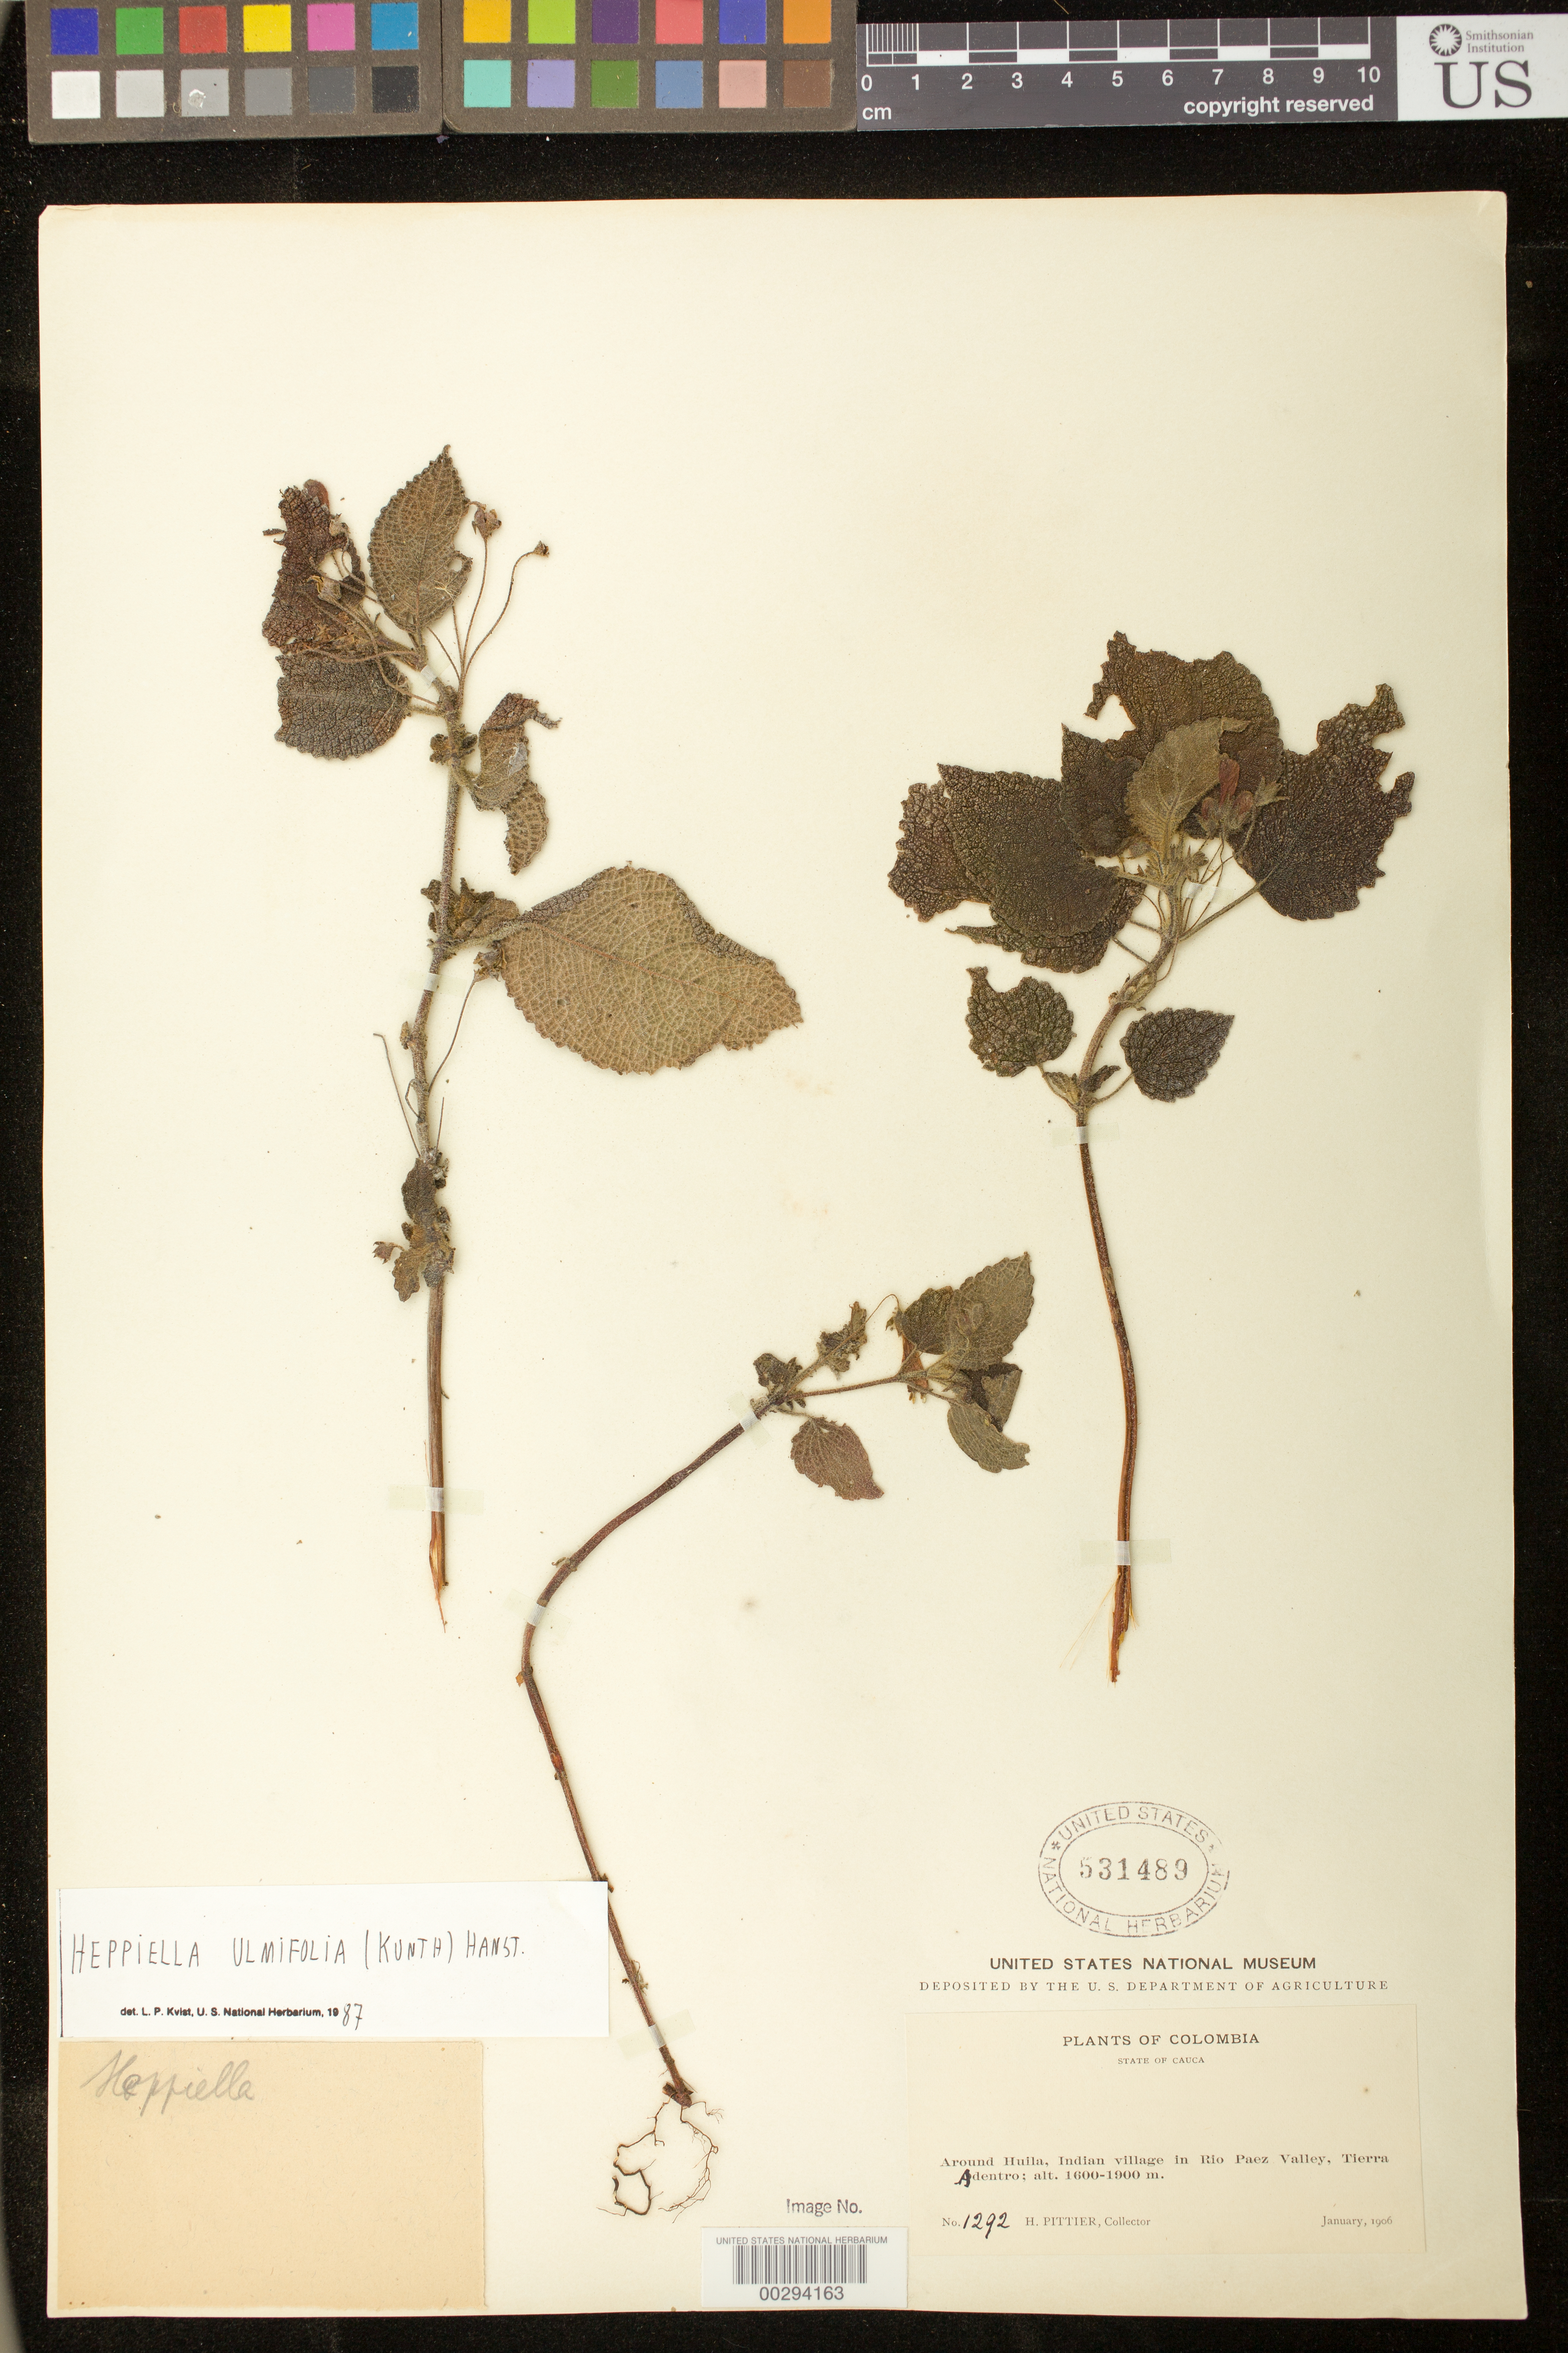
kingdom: Plantae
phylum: Tracheophyta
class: Magnoliopsida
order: Lamiales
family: Gesneriaceae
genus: Heppiella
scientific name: Heppiella ulmifolia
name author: (Kunth) Hanst.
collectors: H. F. Pittier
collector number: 1292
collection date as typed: Jan 1906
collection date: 1906-01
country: Colombia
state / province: Cauca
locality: Around Huila, Indian village in Rio Paez valley, Tierra Adentro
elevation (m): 1600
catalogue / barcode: US 531489